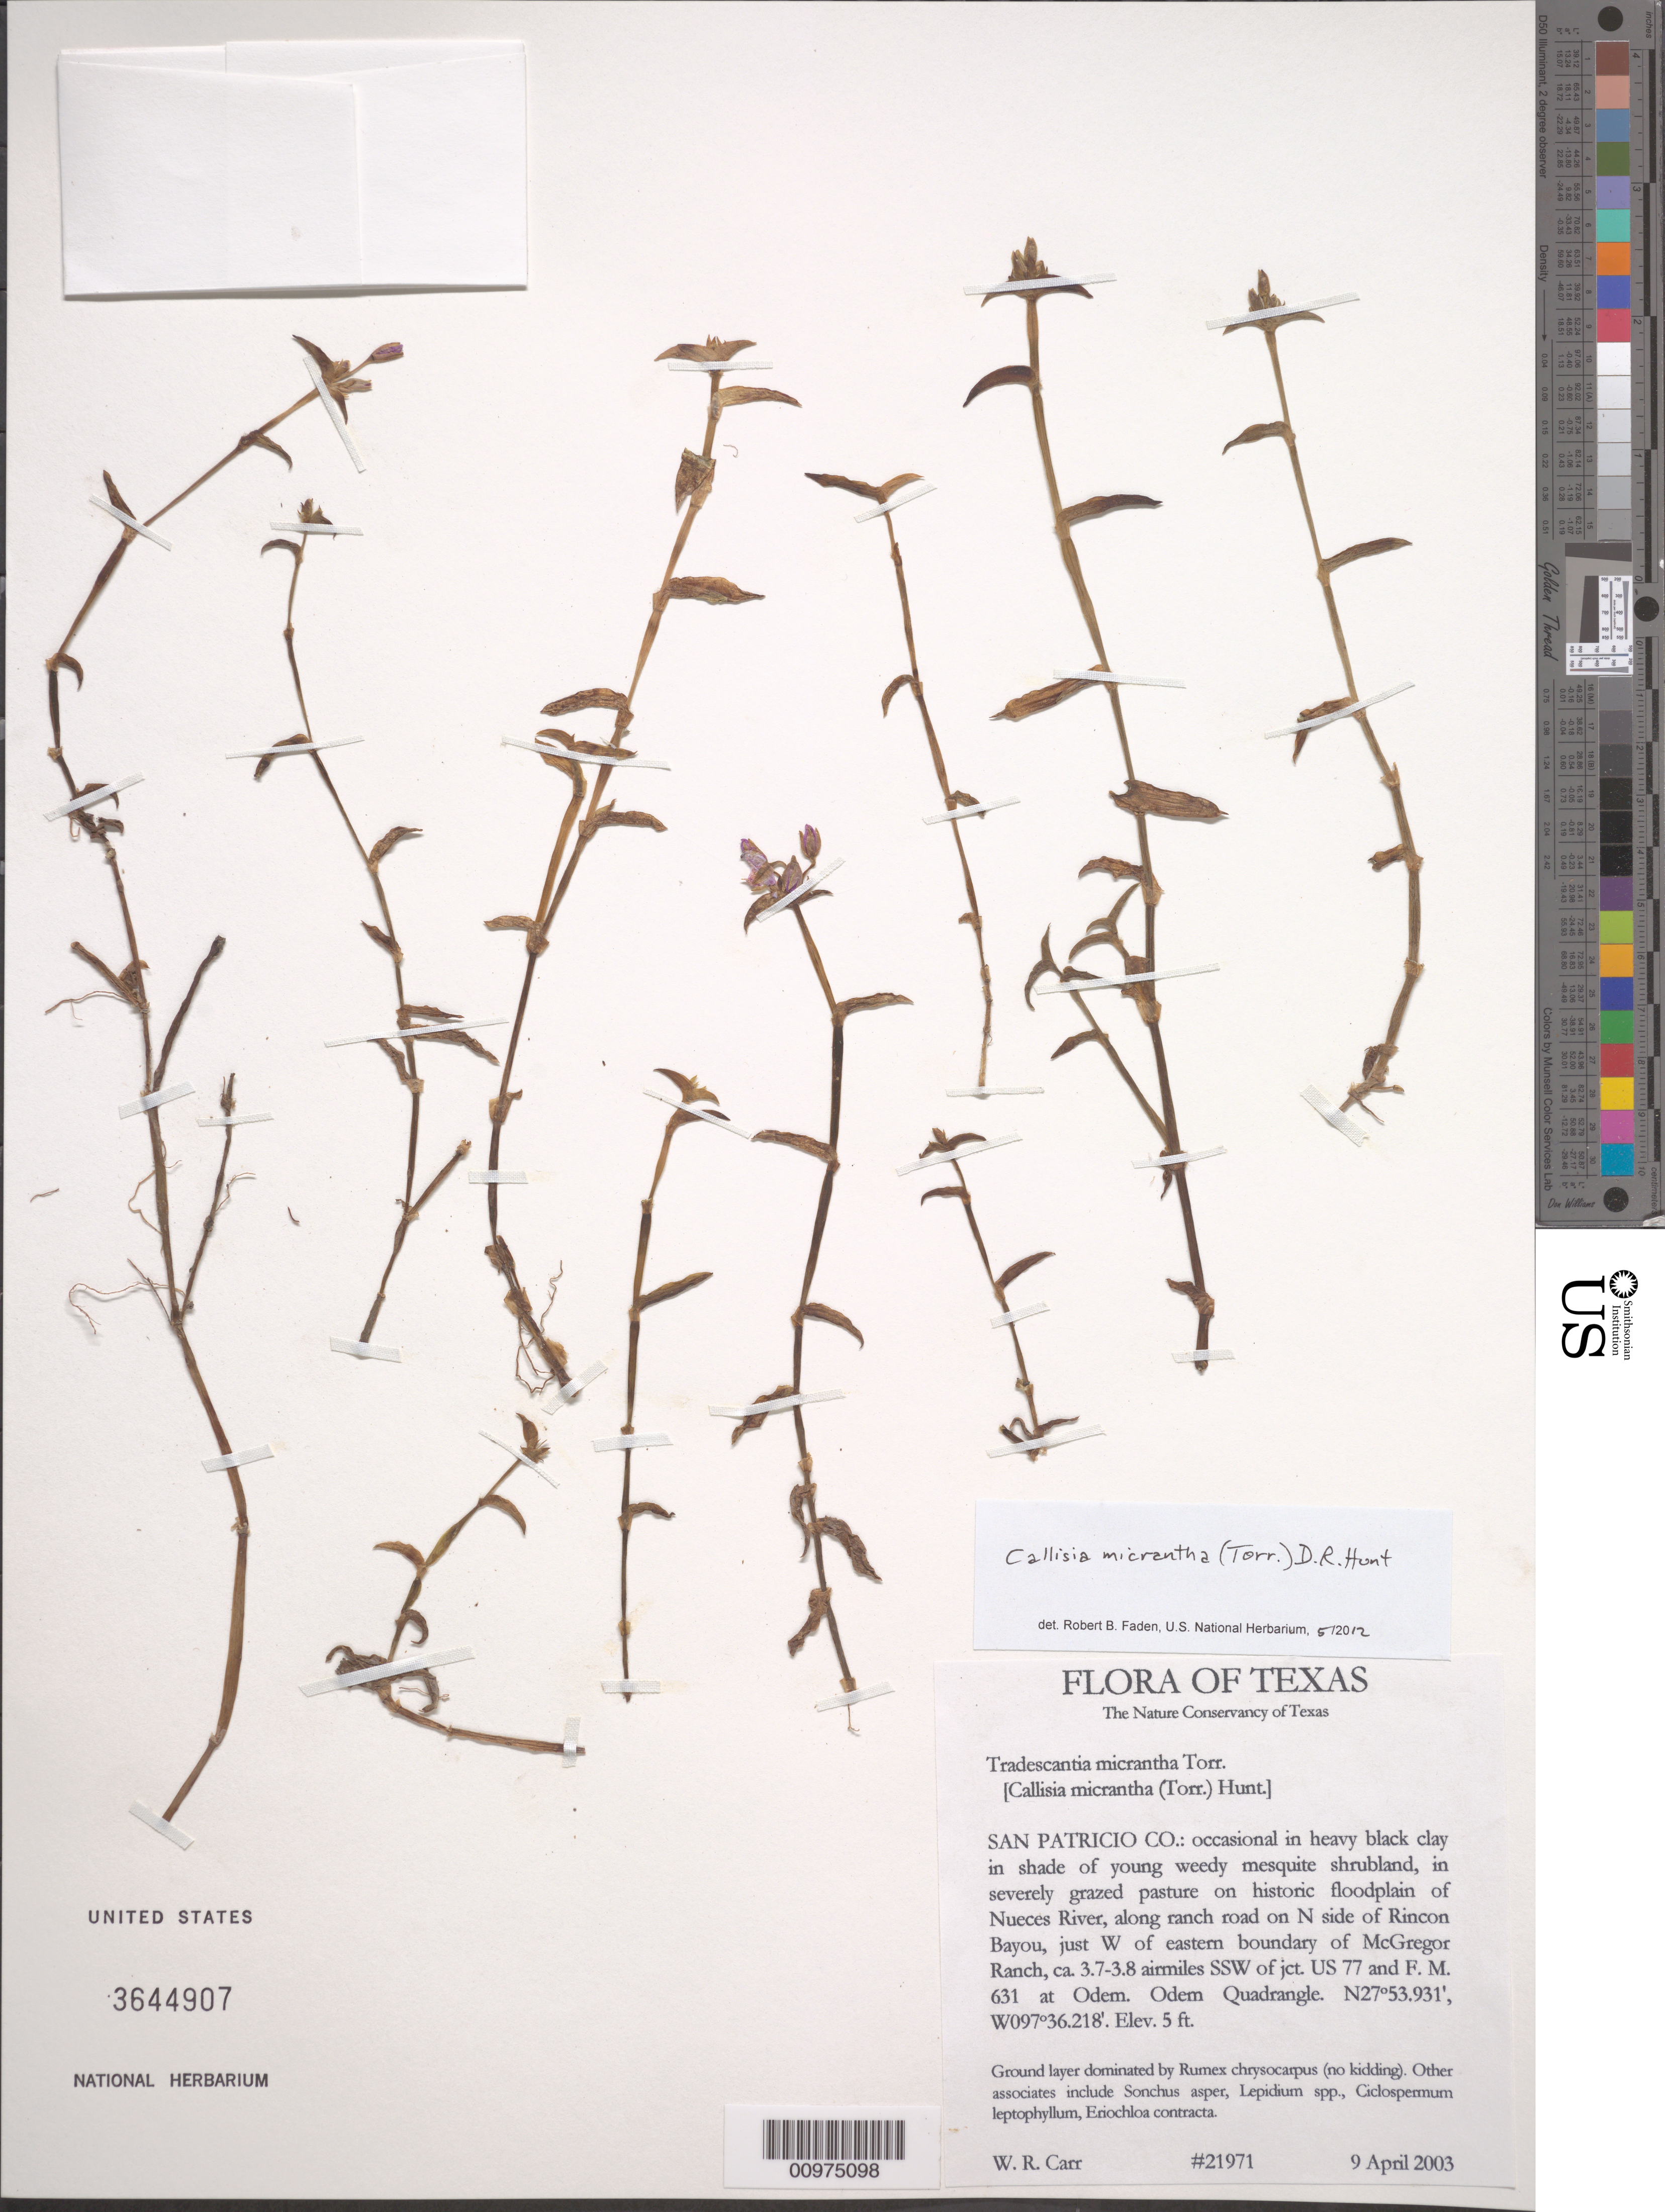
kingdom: Plantae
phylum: Tracheophyta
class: Liliopsida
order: Commelinales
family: Commelinaceae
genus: Callisia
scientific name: Callisia micrantha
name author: (Torr.) D.R. Hunt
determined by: Faden, Robert B., (US), Smithsonian Institution - National Museum of Natural History (UNITED STATES)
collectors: W. Carr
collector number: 21971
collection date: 2003-04-09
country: United States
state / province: Texas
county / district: San Patricio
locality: along ranch road on N side of Rincon Bayou, just W of eastern boundary of McGregor Ranch, ca. 3.7-3.8 airmiles SSW of jct. US 77 and F.M. 631 at Odem. Odem Quadrangle.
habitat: ocdcasional in heavy black clay in shade of young weedy mesquite shrubland, in severely grazed pasture on historic floodplain of Nueces River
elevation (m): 2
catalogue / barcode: US 3644907